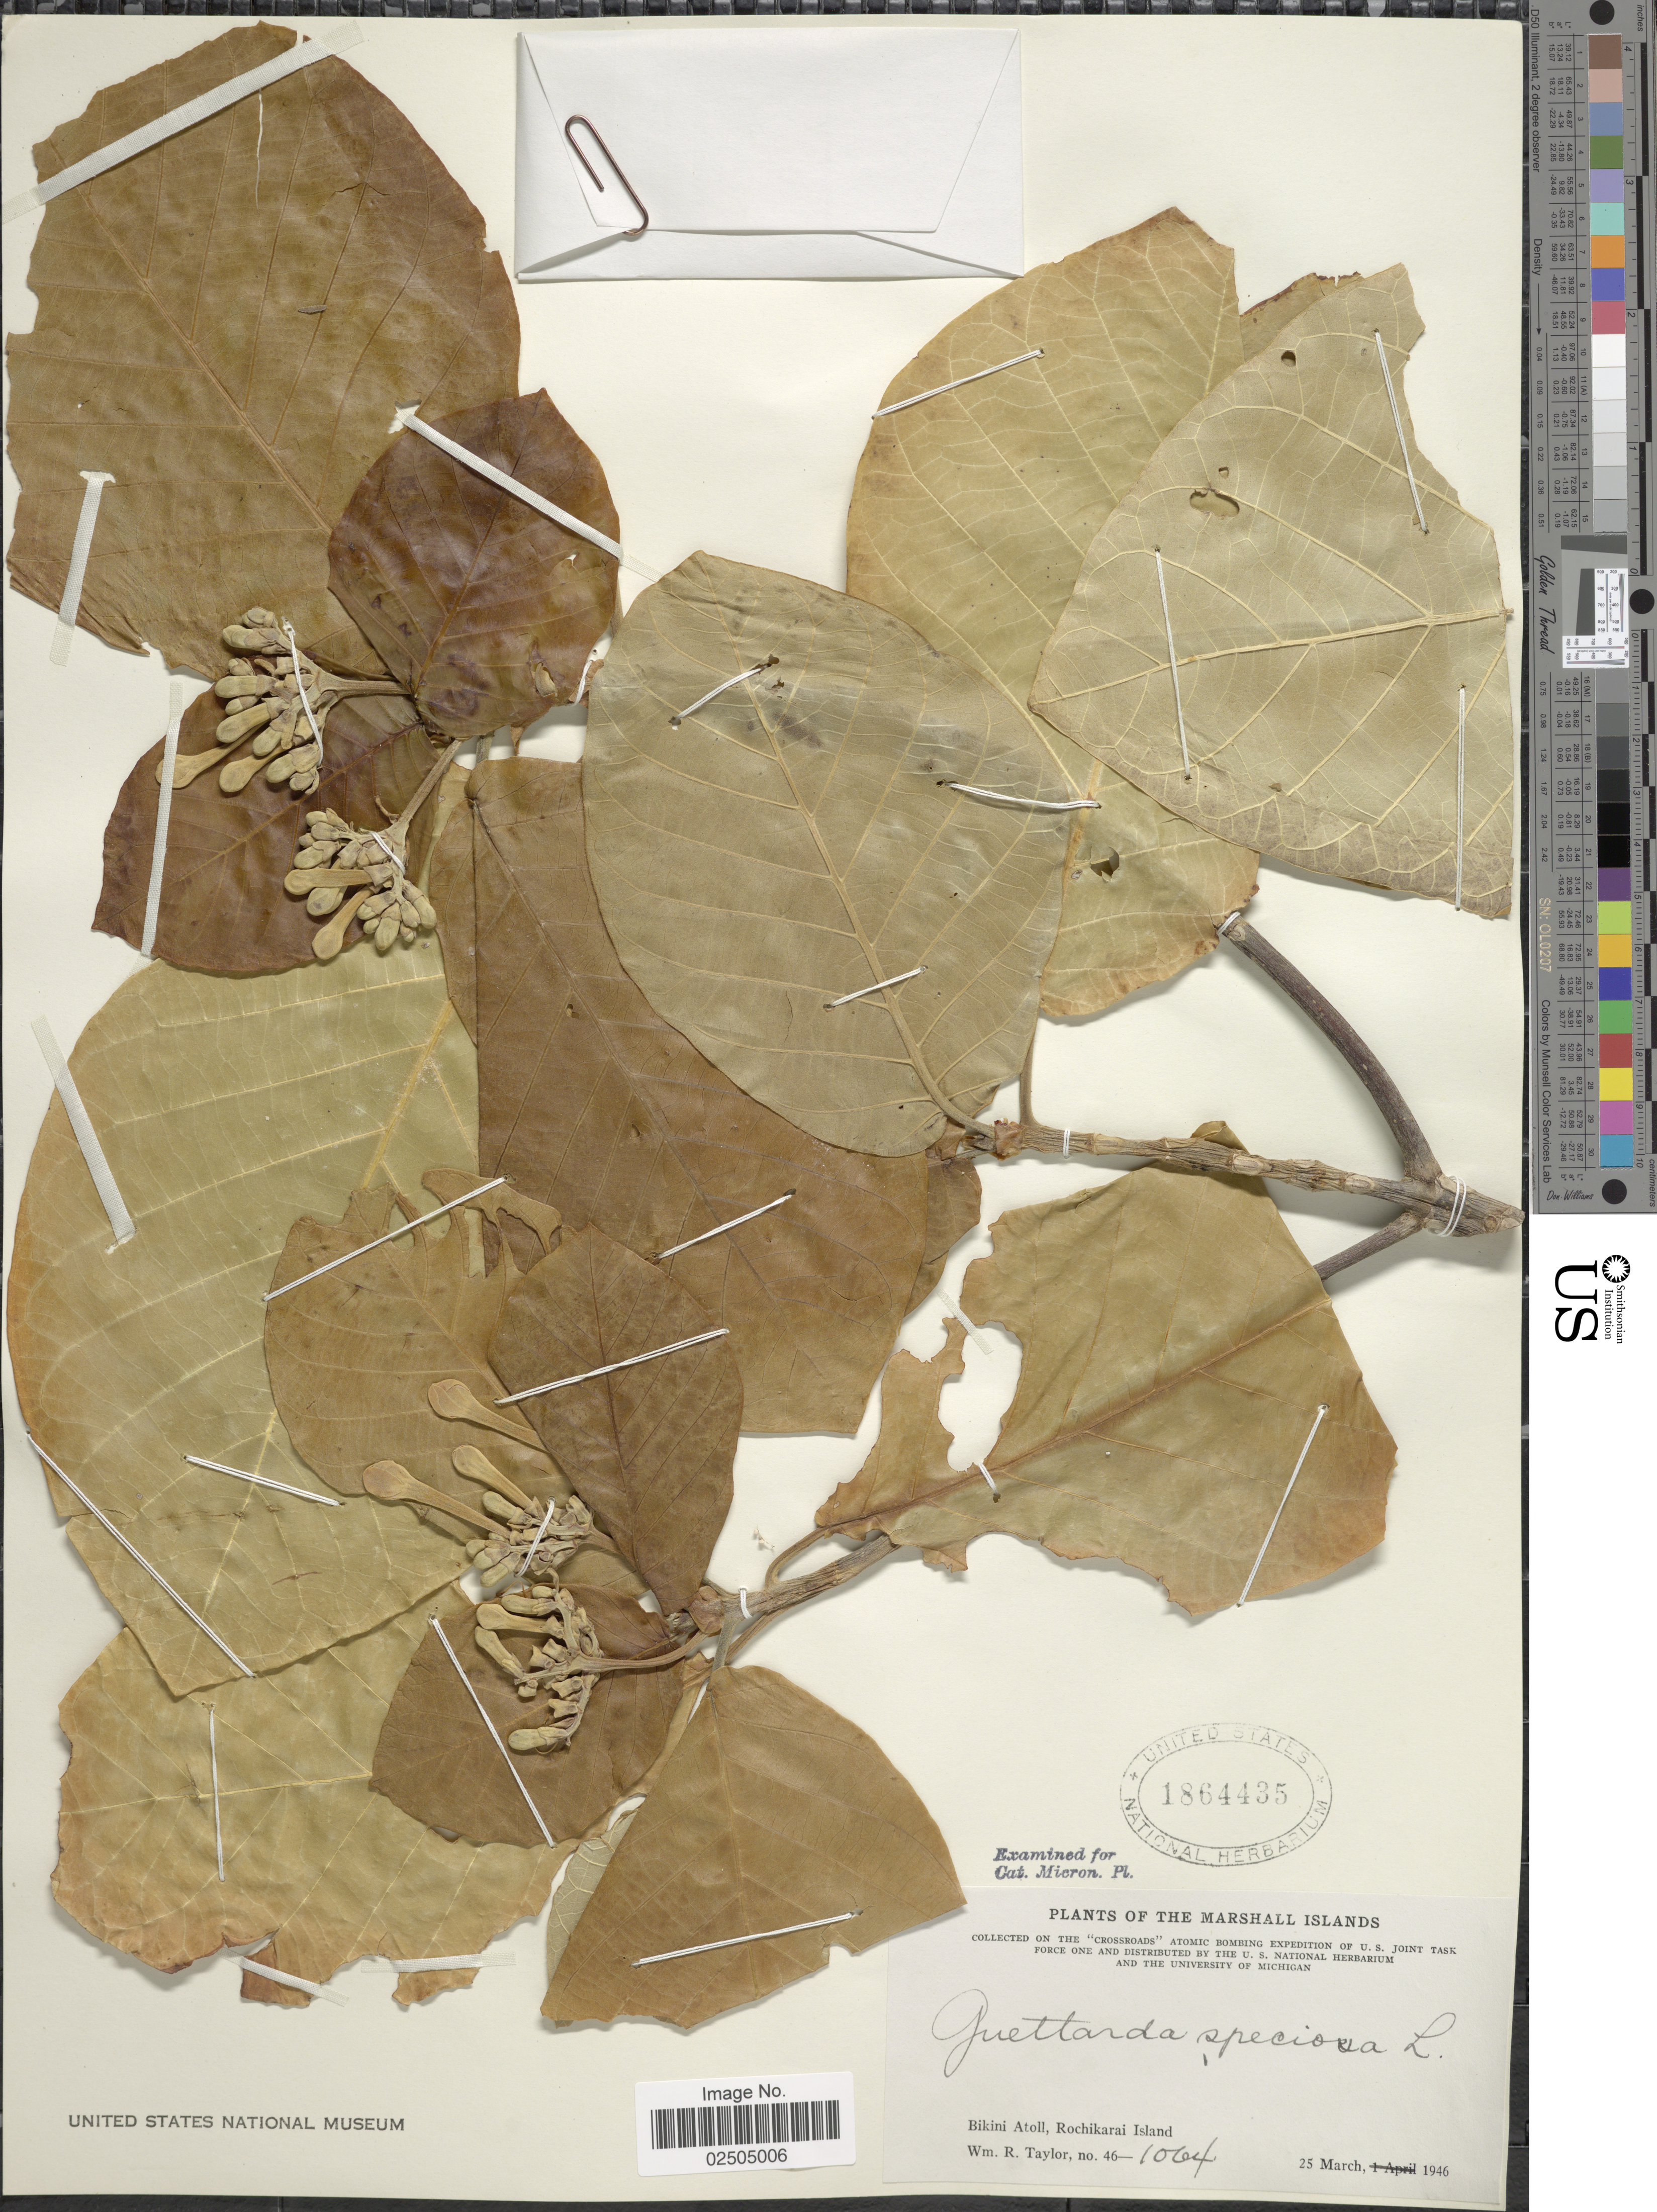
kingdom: Plantae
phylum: Tracheophyta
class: Magnoliopsida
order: Gentianales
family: Rubiaceae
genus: Guettarda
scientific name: Guettarda speciosa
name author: L.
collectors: W. R. Taylor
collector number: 46-1064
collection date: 1946-03-25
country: Marshall Islands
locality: The Marshall Islands, Bikini Atoll, Rochikarai Island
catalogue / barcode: US 1864435